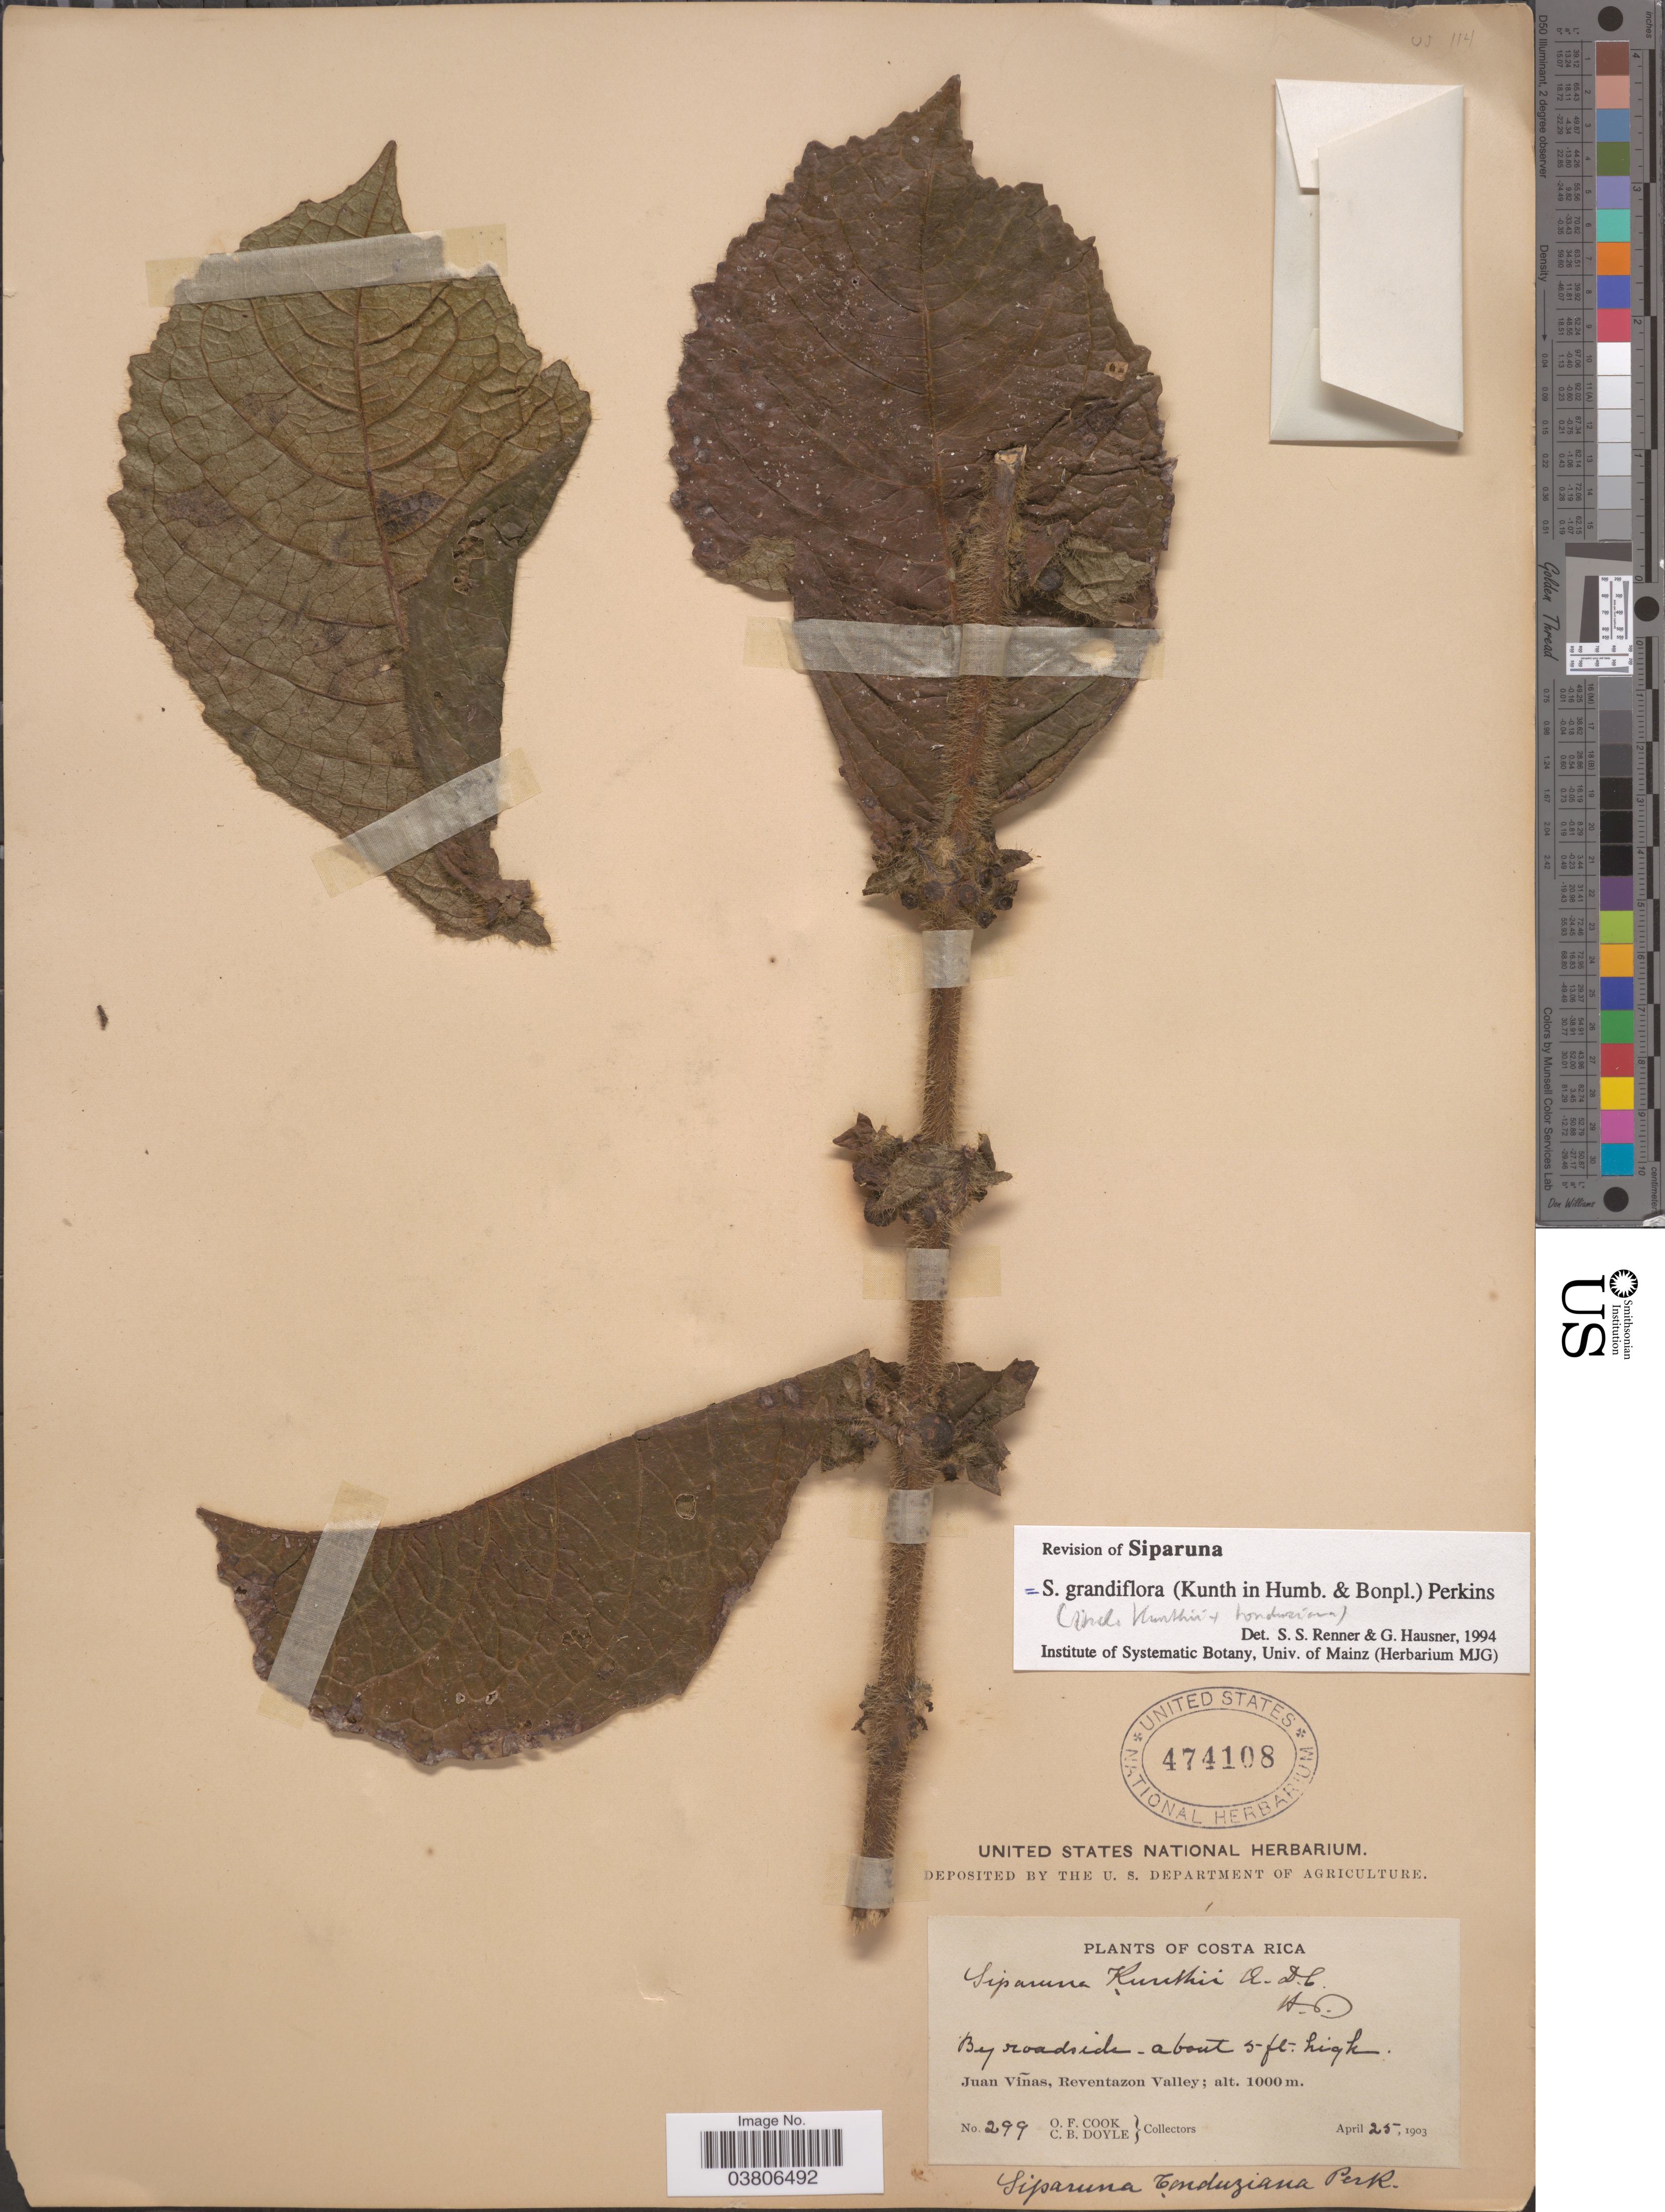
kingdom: Plantae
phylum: Tracheophyta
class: Magnoliopsida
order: Laurales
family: Siparunaceae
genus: Siparuna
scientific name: Siparuna grandiflora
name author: (Kunth) A. DC.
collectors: O. F. Cook & C. Doyle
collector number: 299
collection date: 1903-04-25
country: Costa Rica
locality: Juan Viñas, Reventazon Valley.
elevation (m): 1000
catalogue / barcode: US 474108